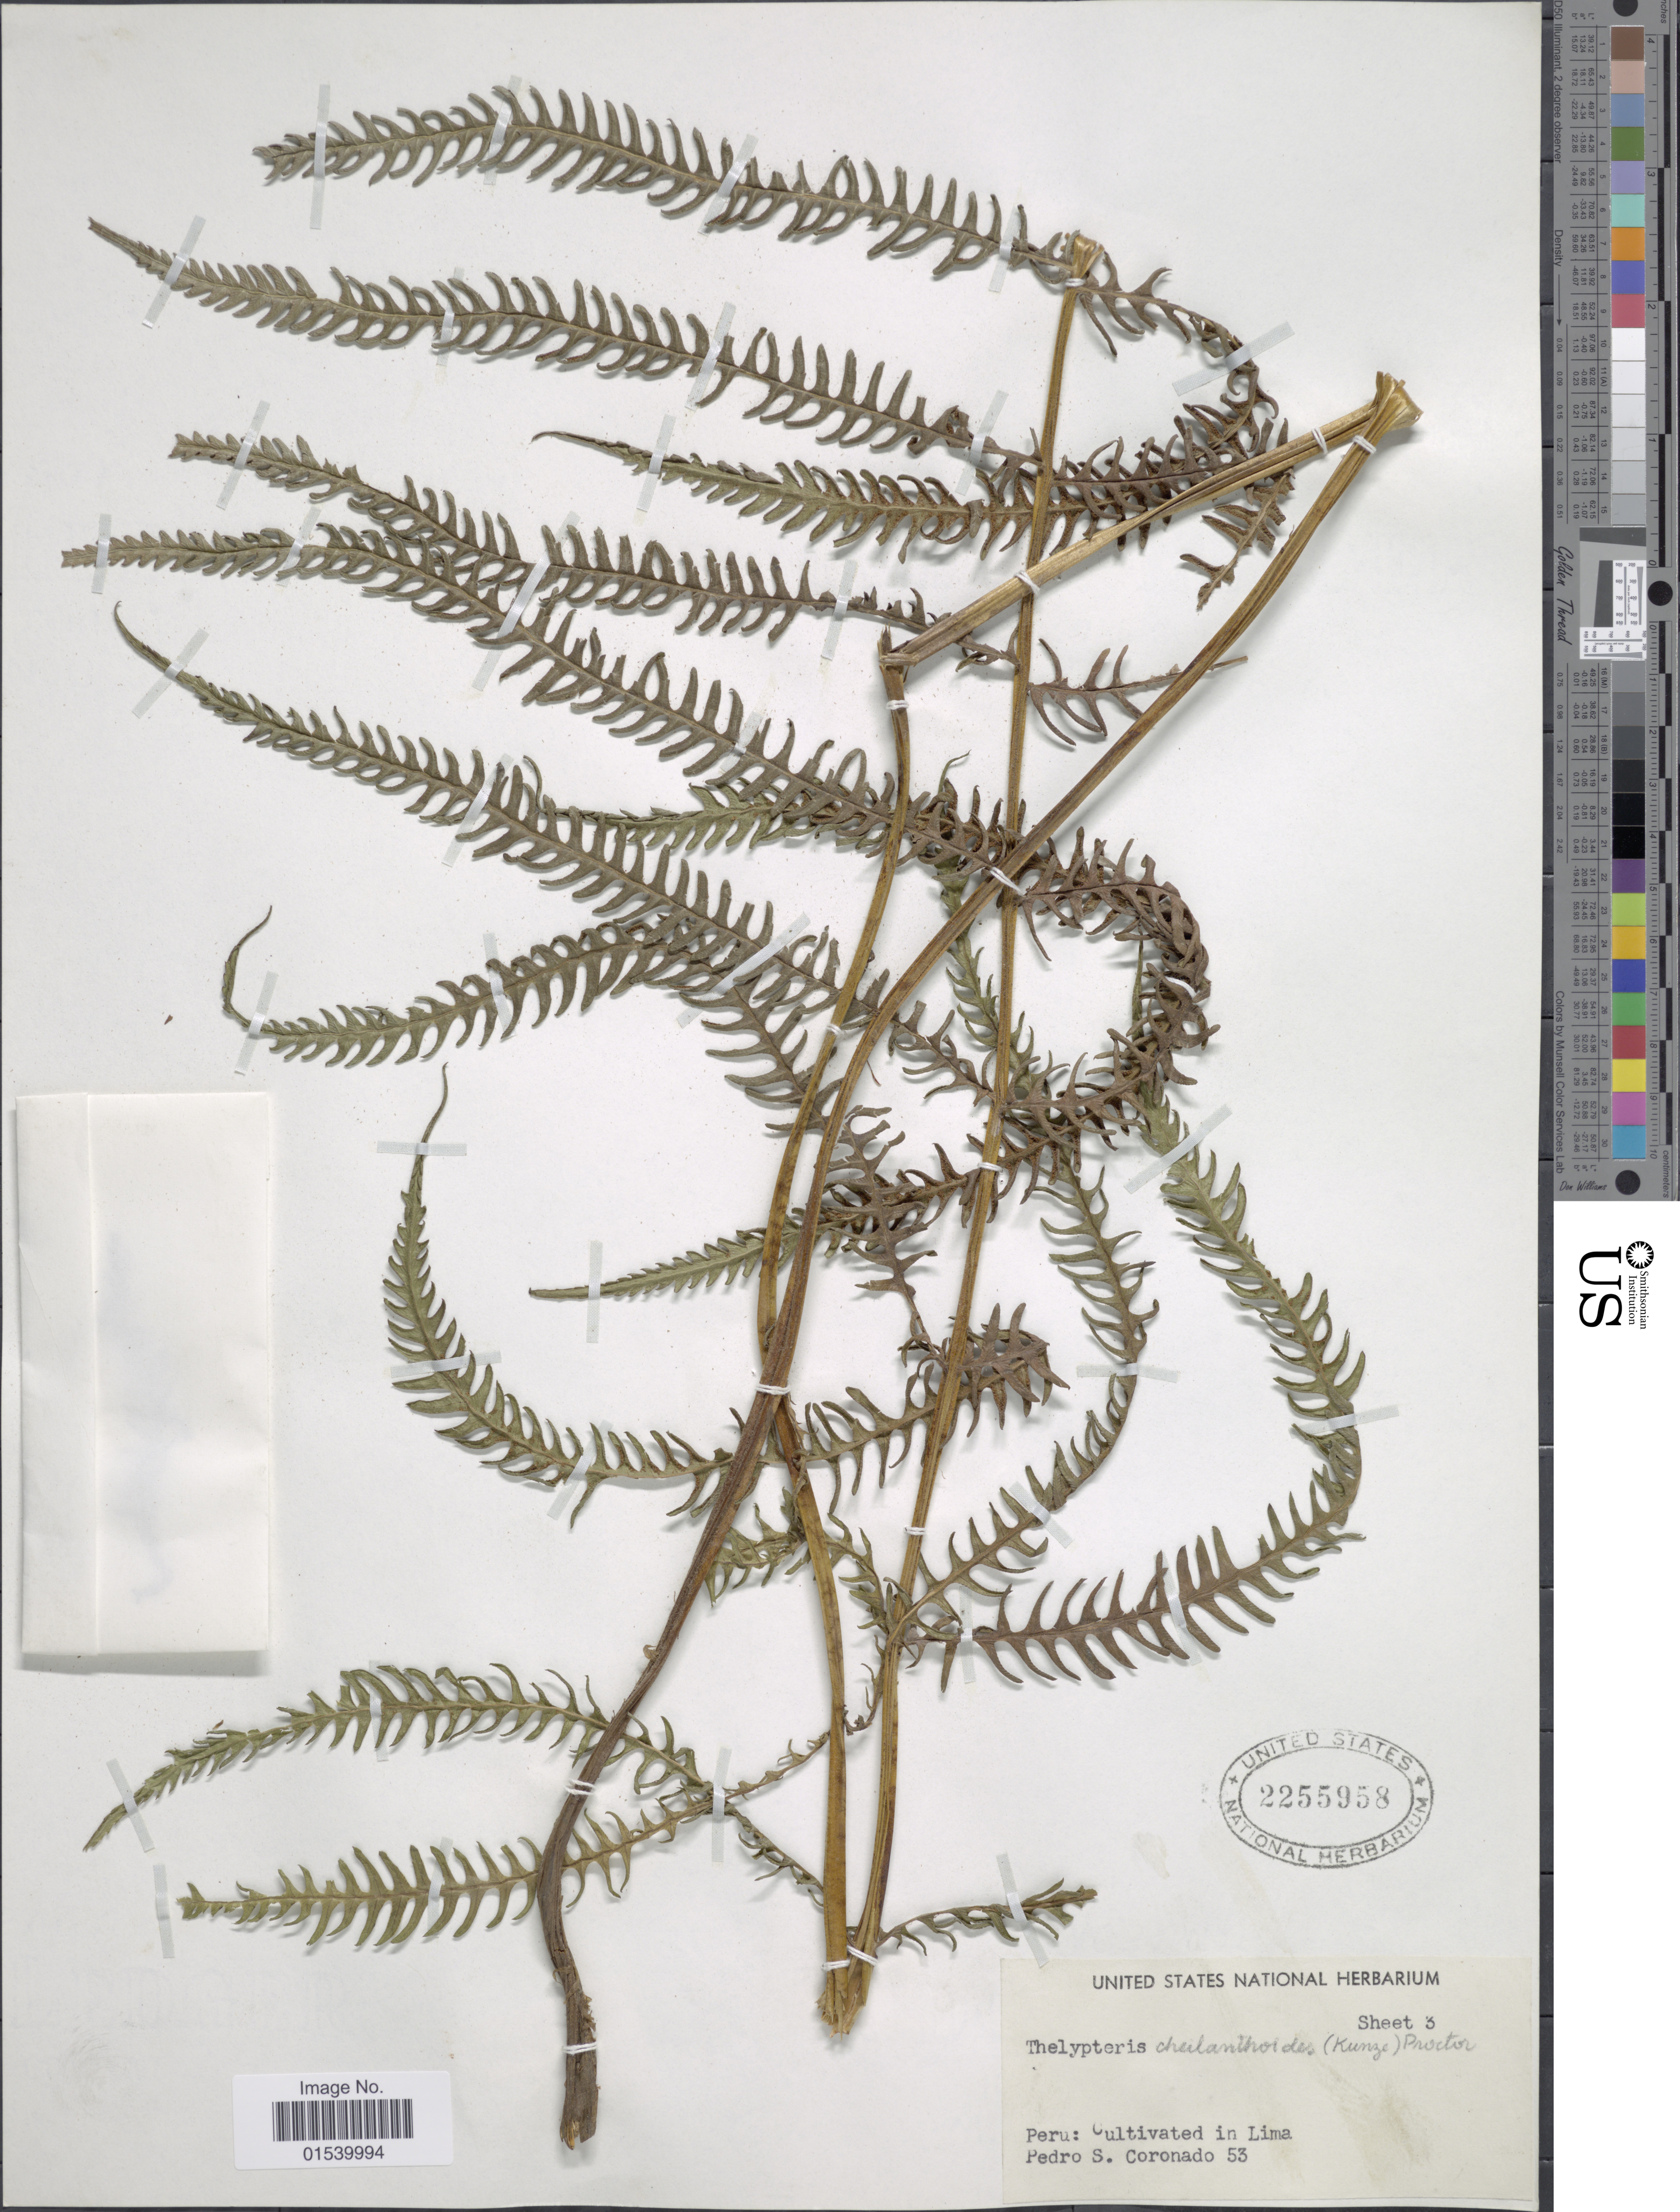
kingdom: Plantae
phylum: Tracheophyta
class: Polypodiopsida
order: Polypodiales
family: Thelypteridaceae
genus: Amauropelta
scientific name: Amauropelta cheilanthoides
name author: (Kunze) Á. Löve & D. Löve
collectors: P. Coronado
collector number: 53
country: Peru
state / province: Lima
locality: Cultivated in Lima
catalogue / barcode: US 2255958